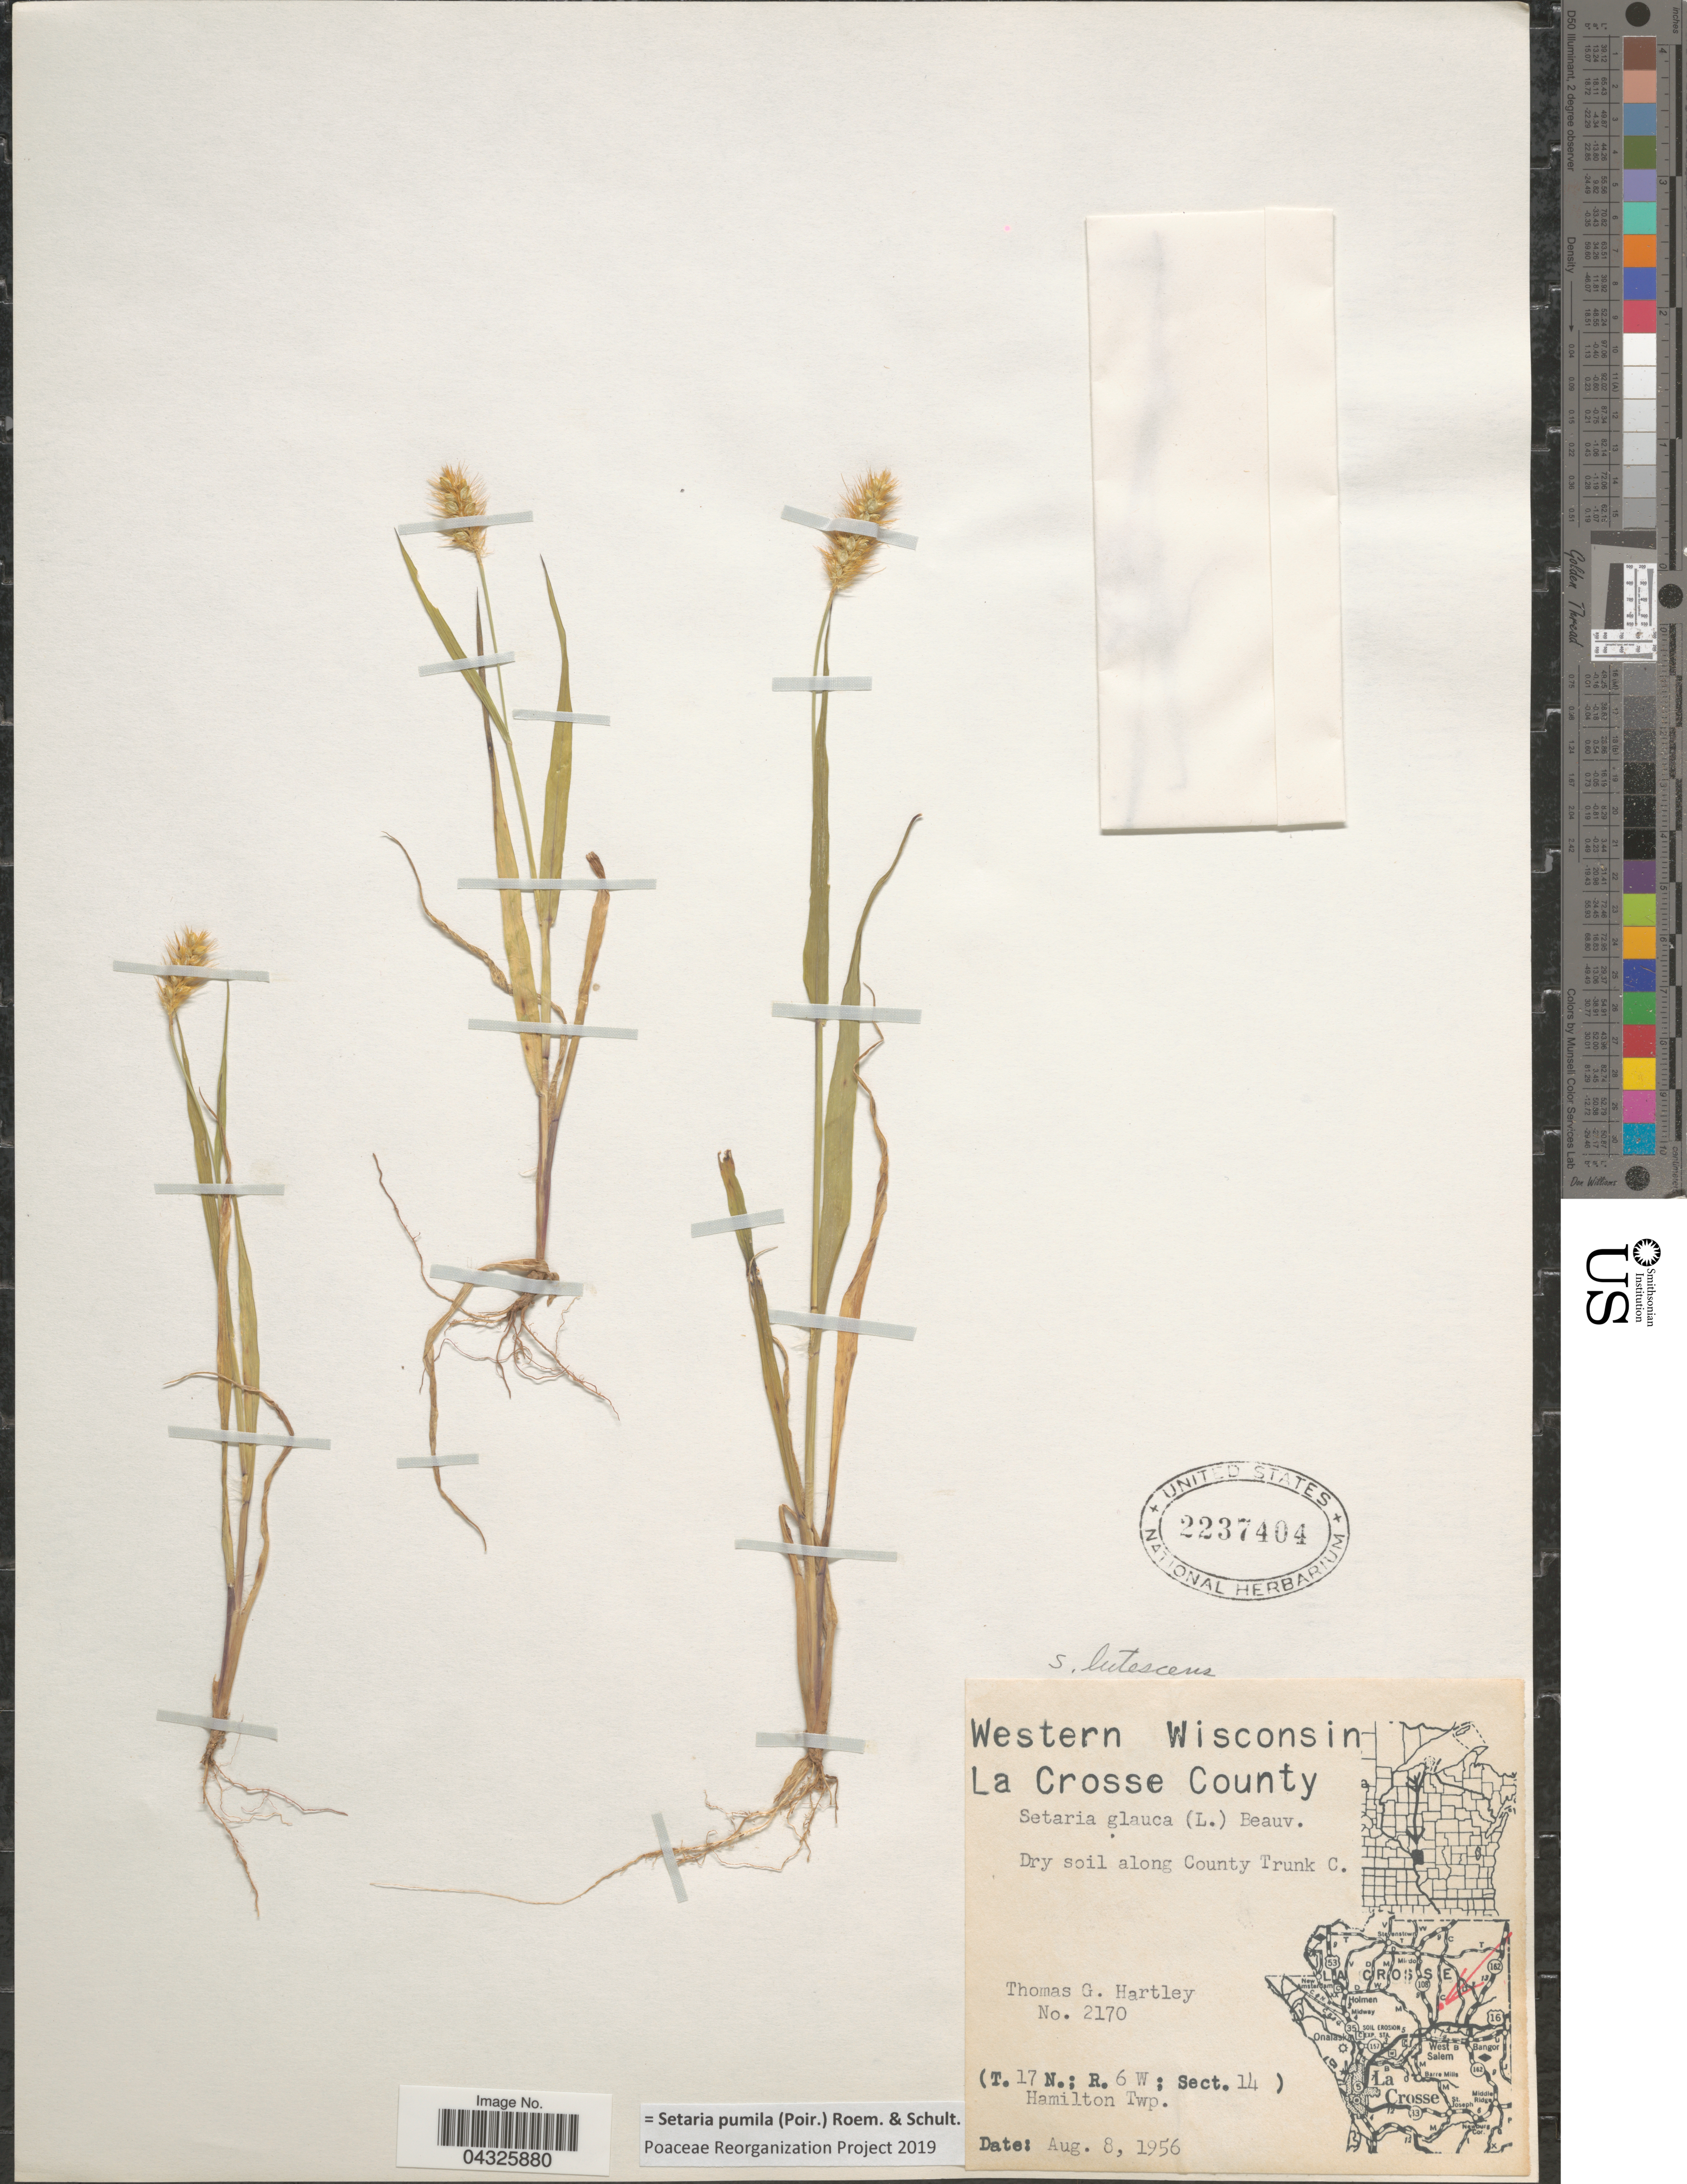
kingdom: Plantae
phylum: Tracheophyta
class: Liliopsida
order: Poales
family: Poaceae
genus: Setaria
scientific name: Setaria pumila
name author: (Poir.) Roem. & Schult.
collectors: T. G. Hartley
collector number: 2170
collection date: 1956-08-08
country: United States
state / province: Wisconsin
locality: Western Wisconsin. La Crosse County. Dry soil along County Trunk C. (T. 17N.; R. 6 W; Sect. 14). Hamilton Twp.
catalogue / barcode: US 2237404